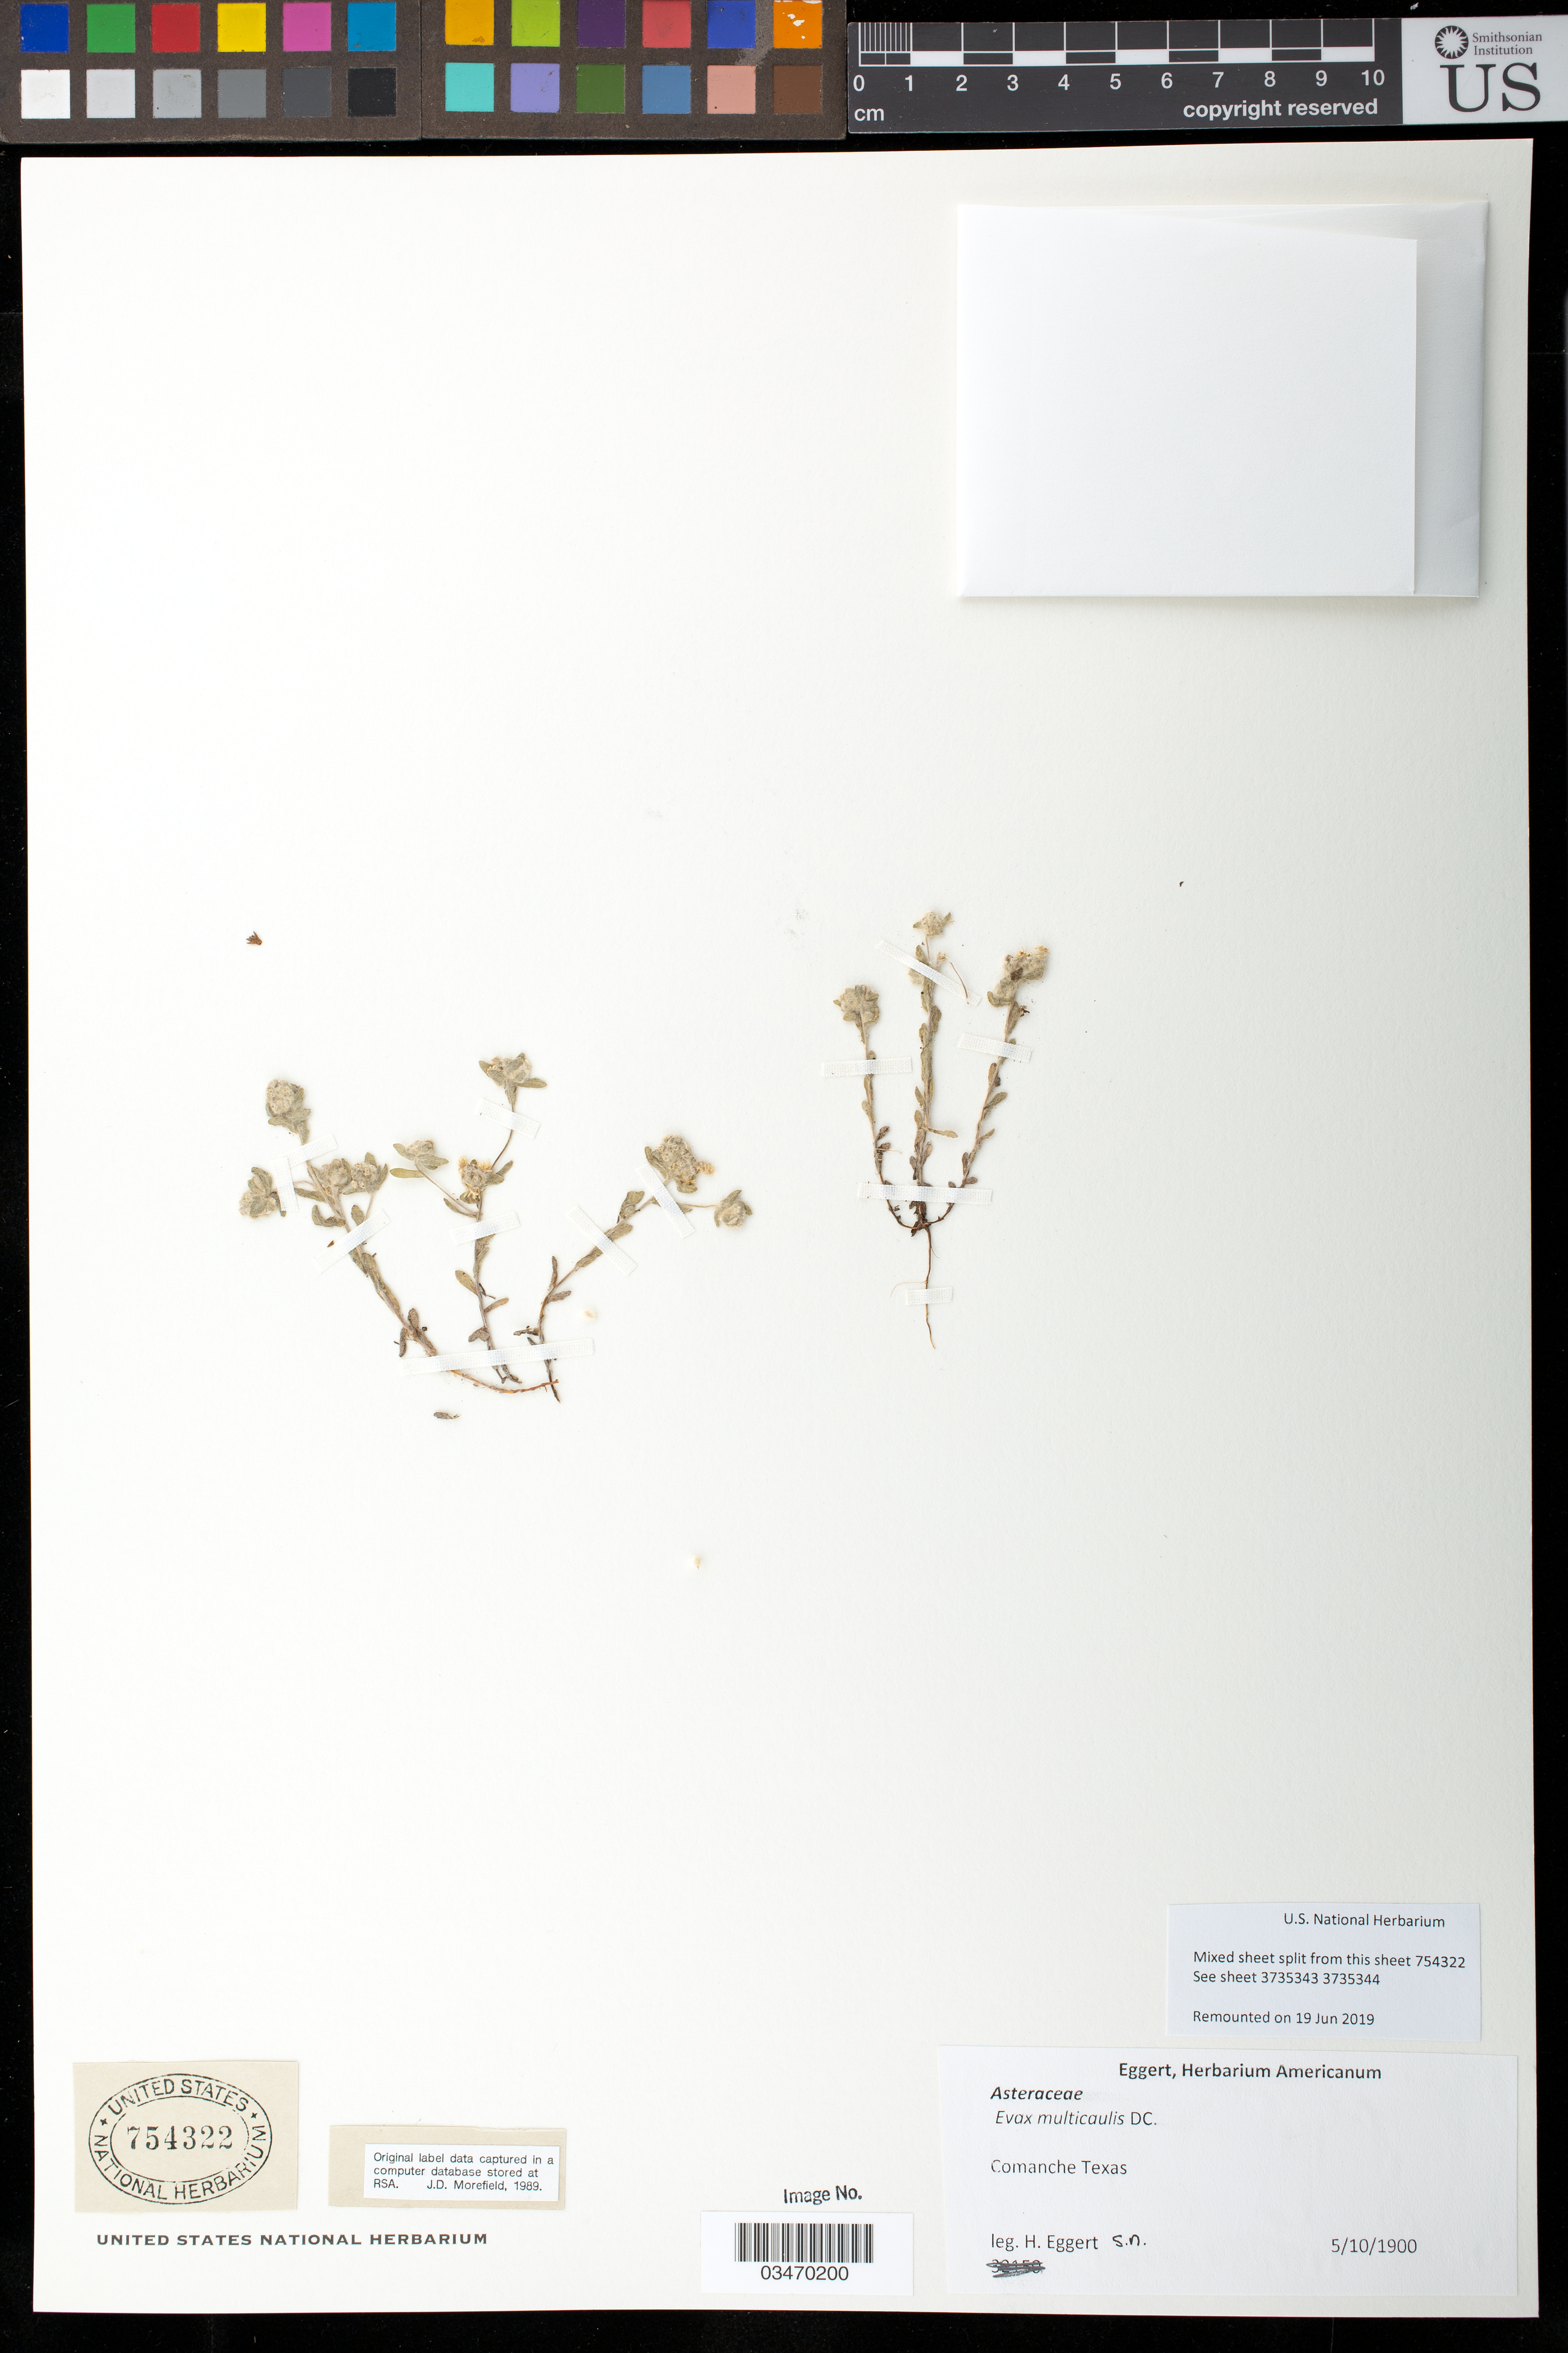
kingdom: Plantae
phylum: Tracheophyta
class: Magnoliopsida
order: Asterales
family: Asteraceae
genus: Evax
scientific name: Evax multicaulis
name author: DC.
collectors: H. Eggert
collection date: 1900-05-10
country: United States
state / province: Texas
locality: Comache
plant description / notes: Mixed sheet split from this sheet 754322. Remounted on 19 Jun 2019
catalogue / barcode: US 754322